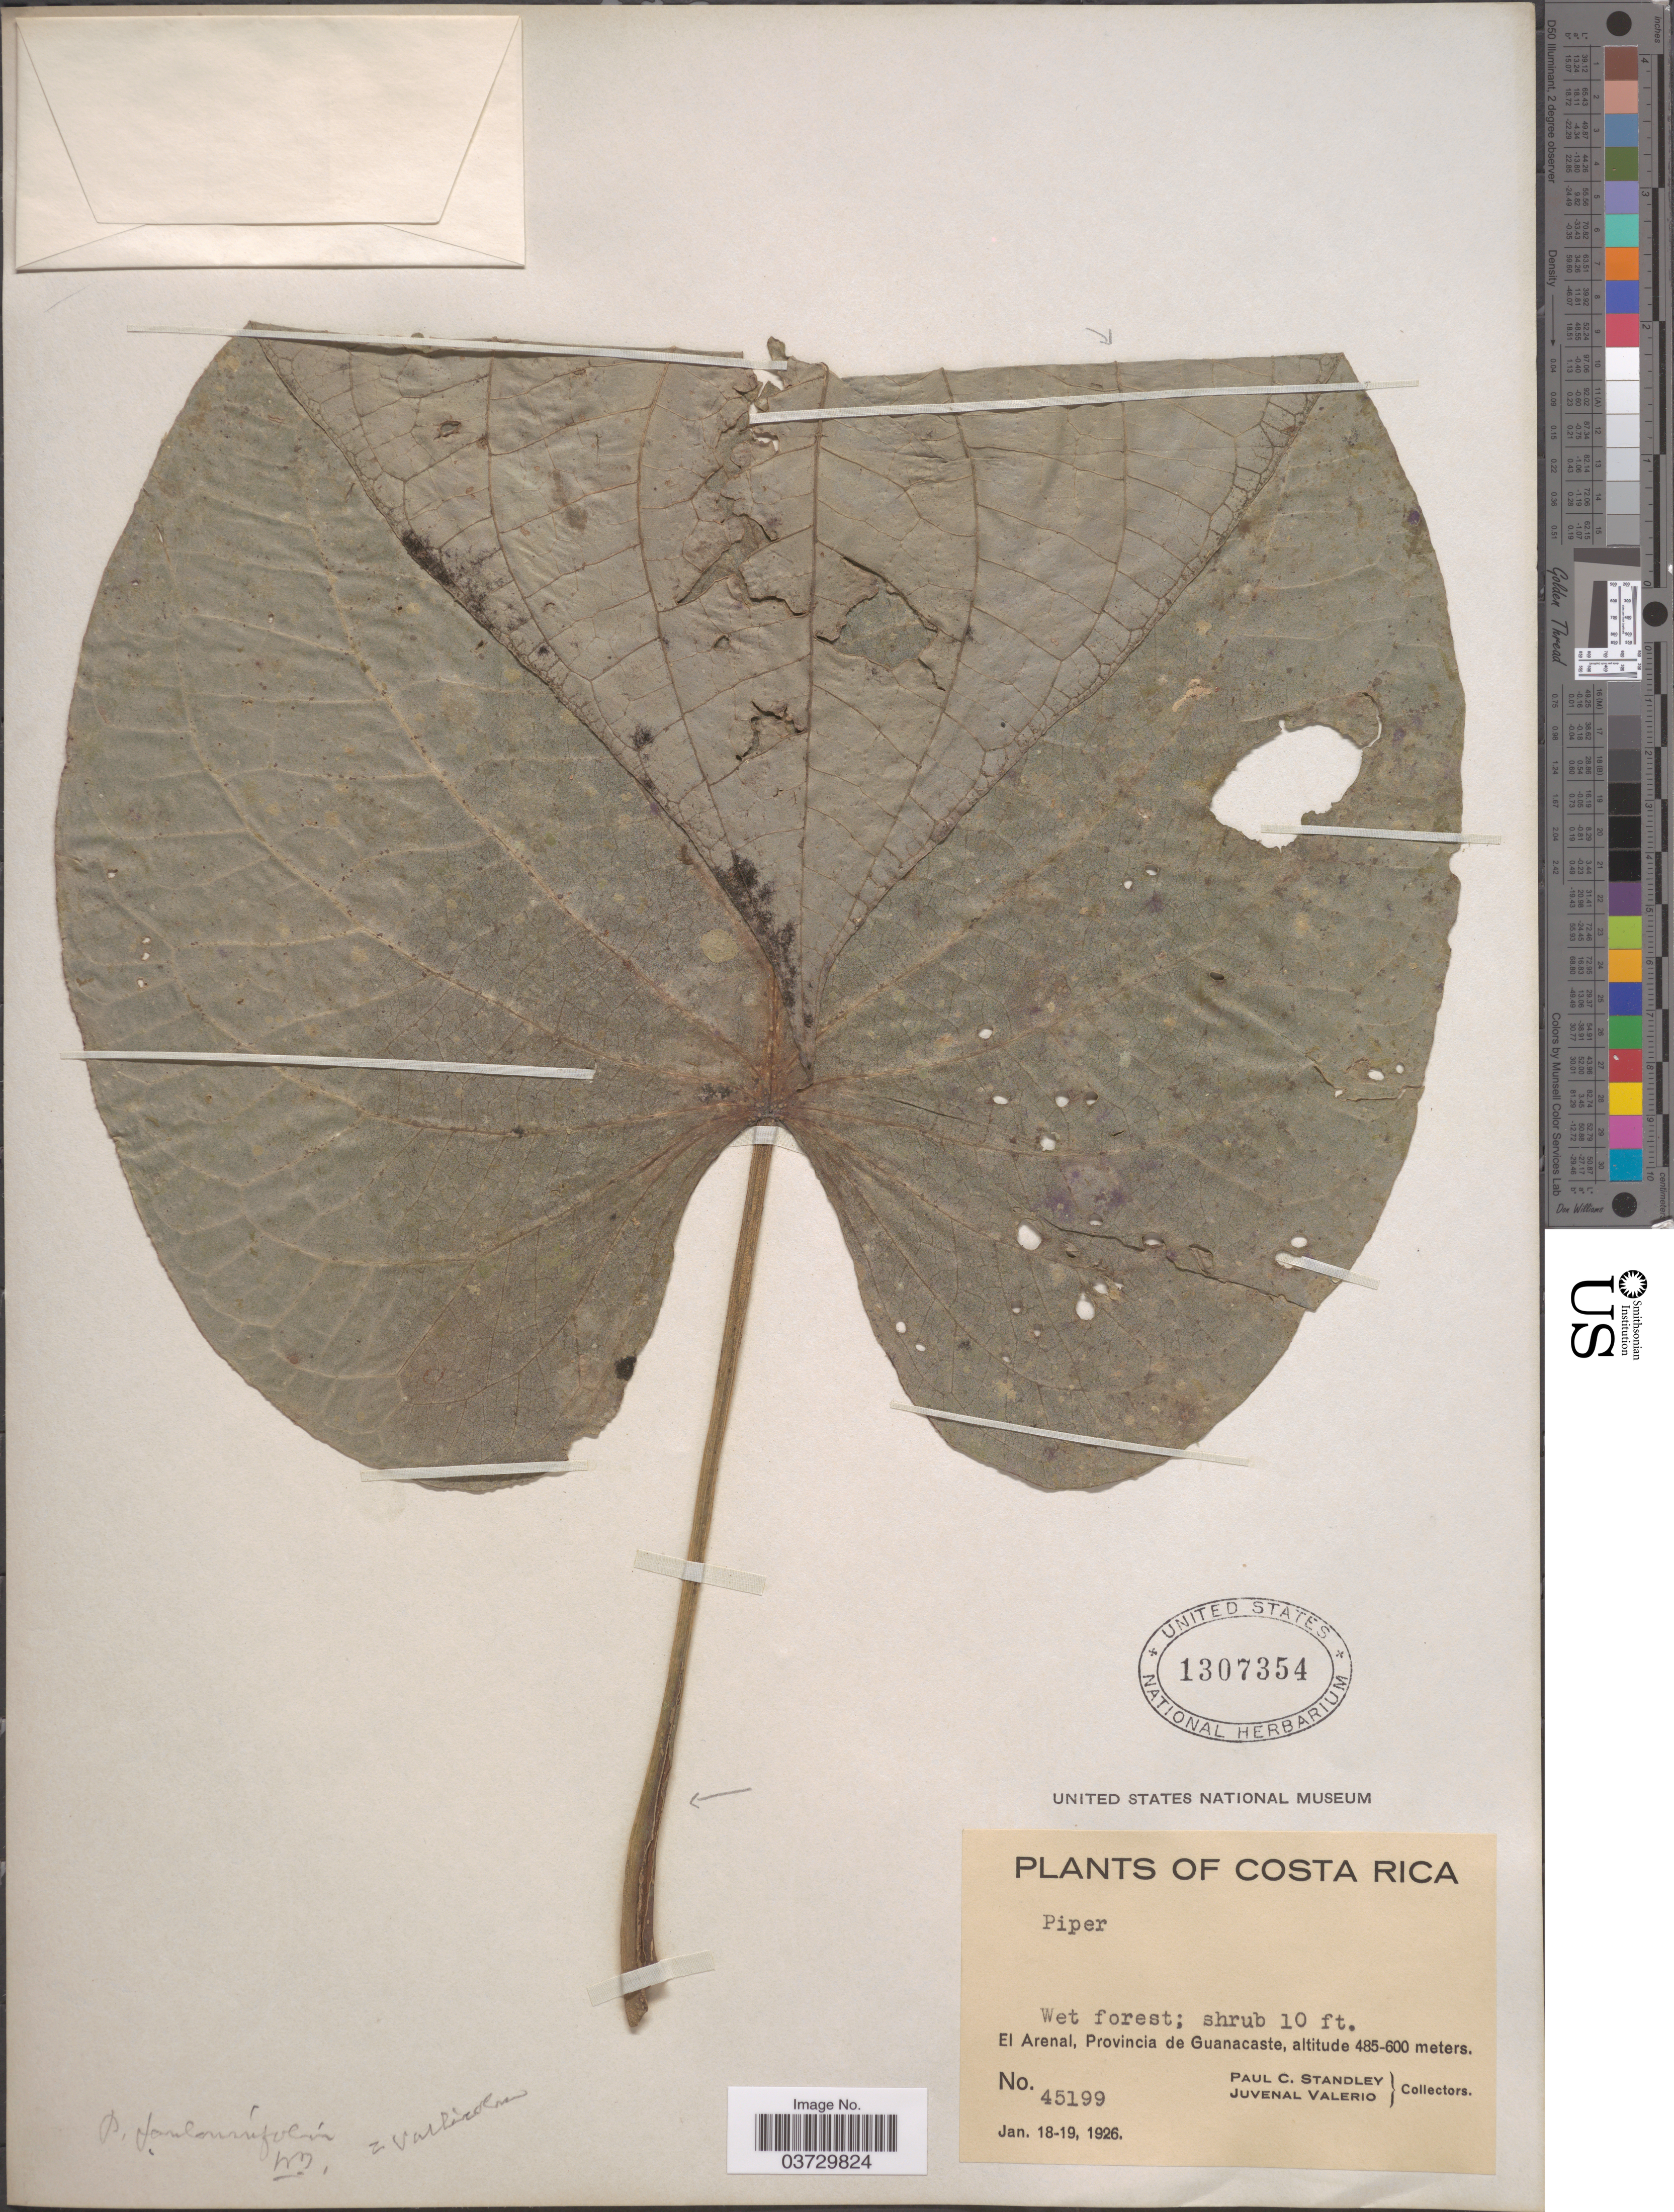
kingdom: Plantae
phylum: Tracheophyta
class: Magnoliopsida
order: Piperales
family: Piperaceae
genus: Piper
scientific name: Piper vallicola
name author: C. DC.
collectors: P. C. Standley & J. Valerio R.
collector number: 45199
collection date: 1926-01-18/1926-01-19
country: Costa Rica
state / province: Guanacaste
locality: El Arenal.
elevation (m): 485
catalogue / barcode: US 1307354